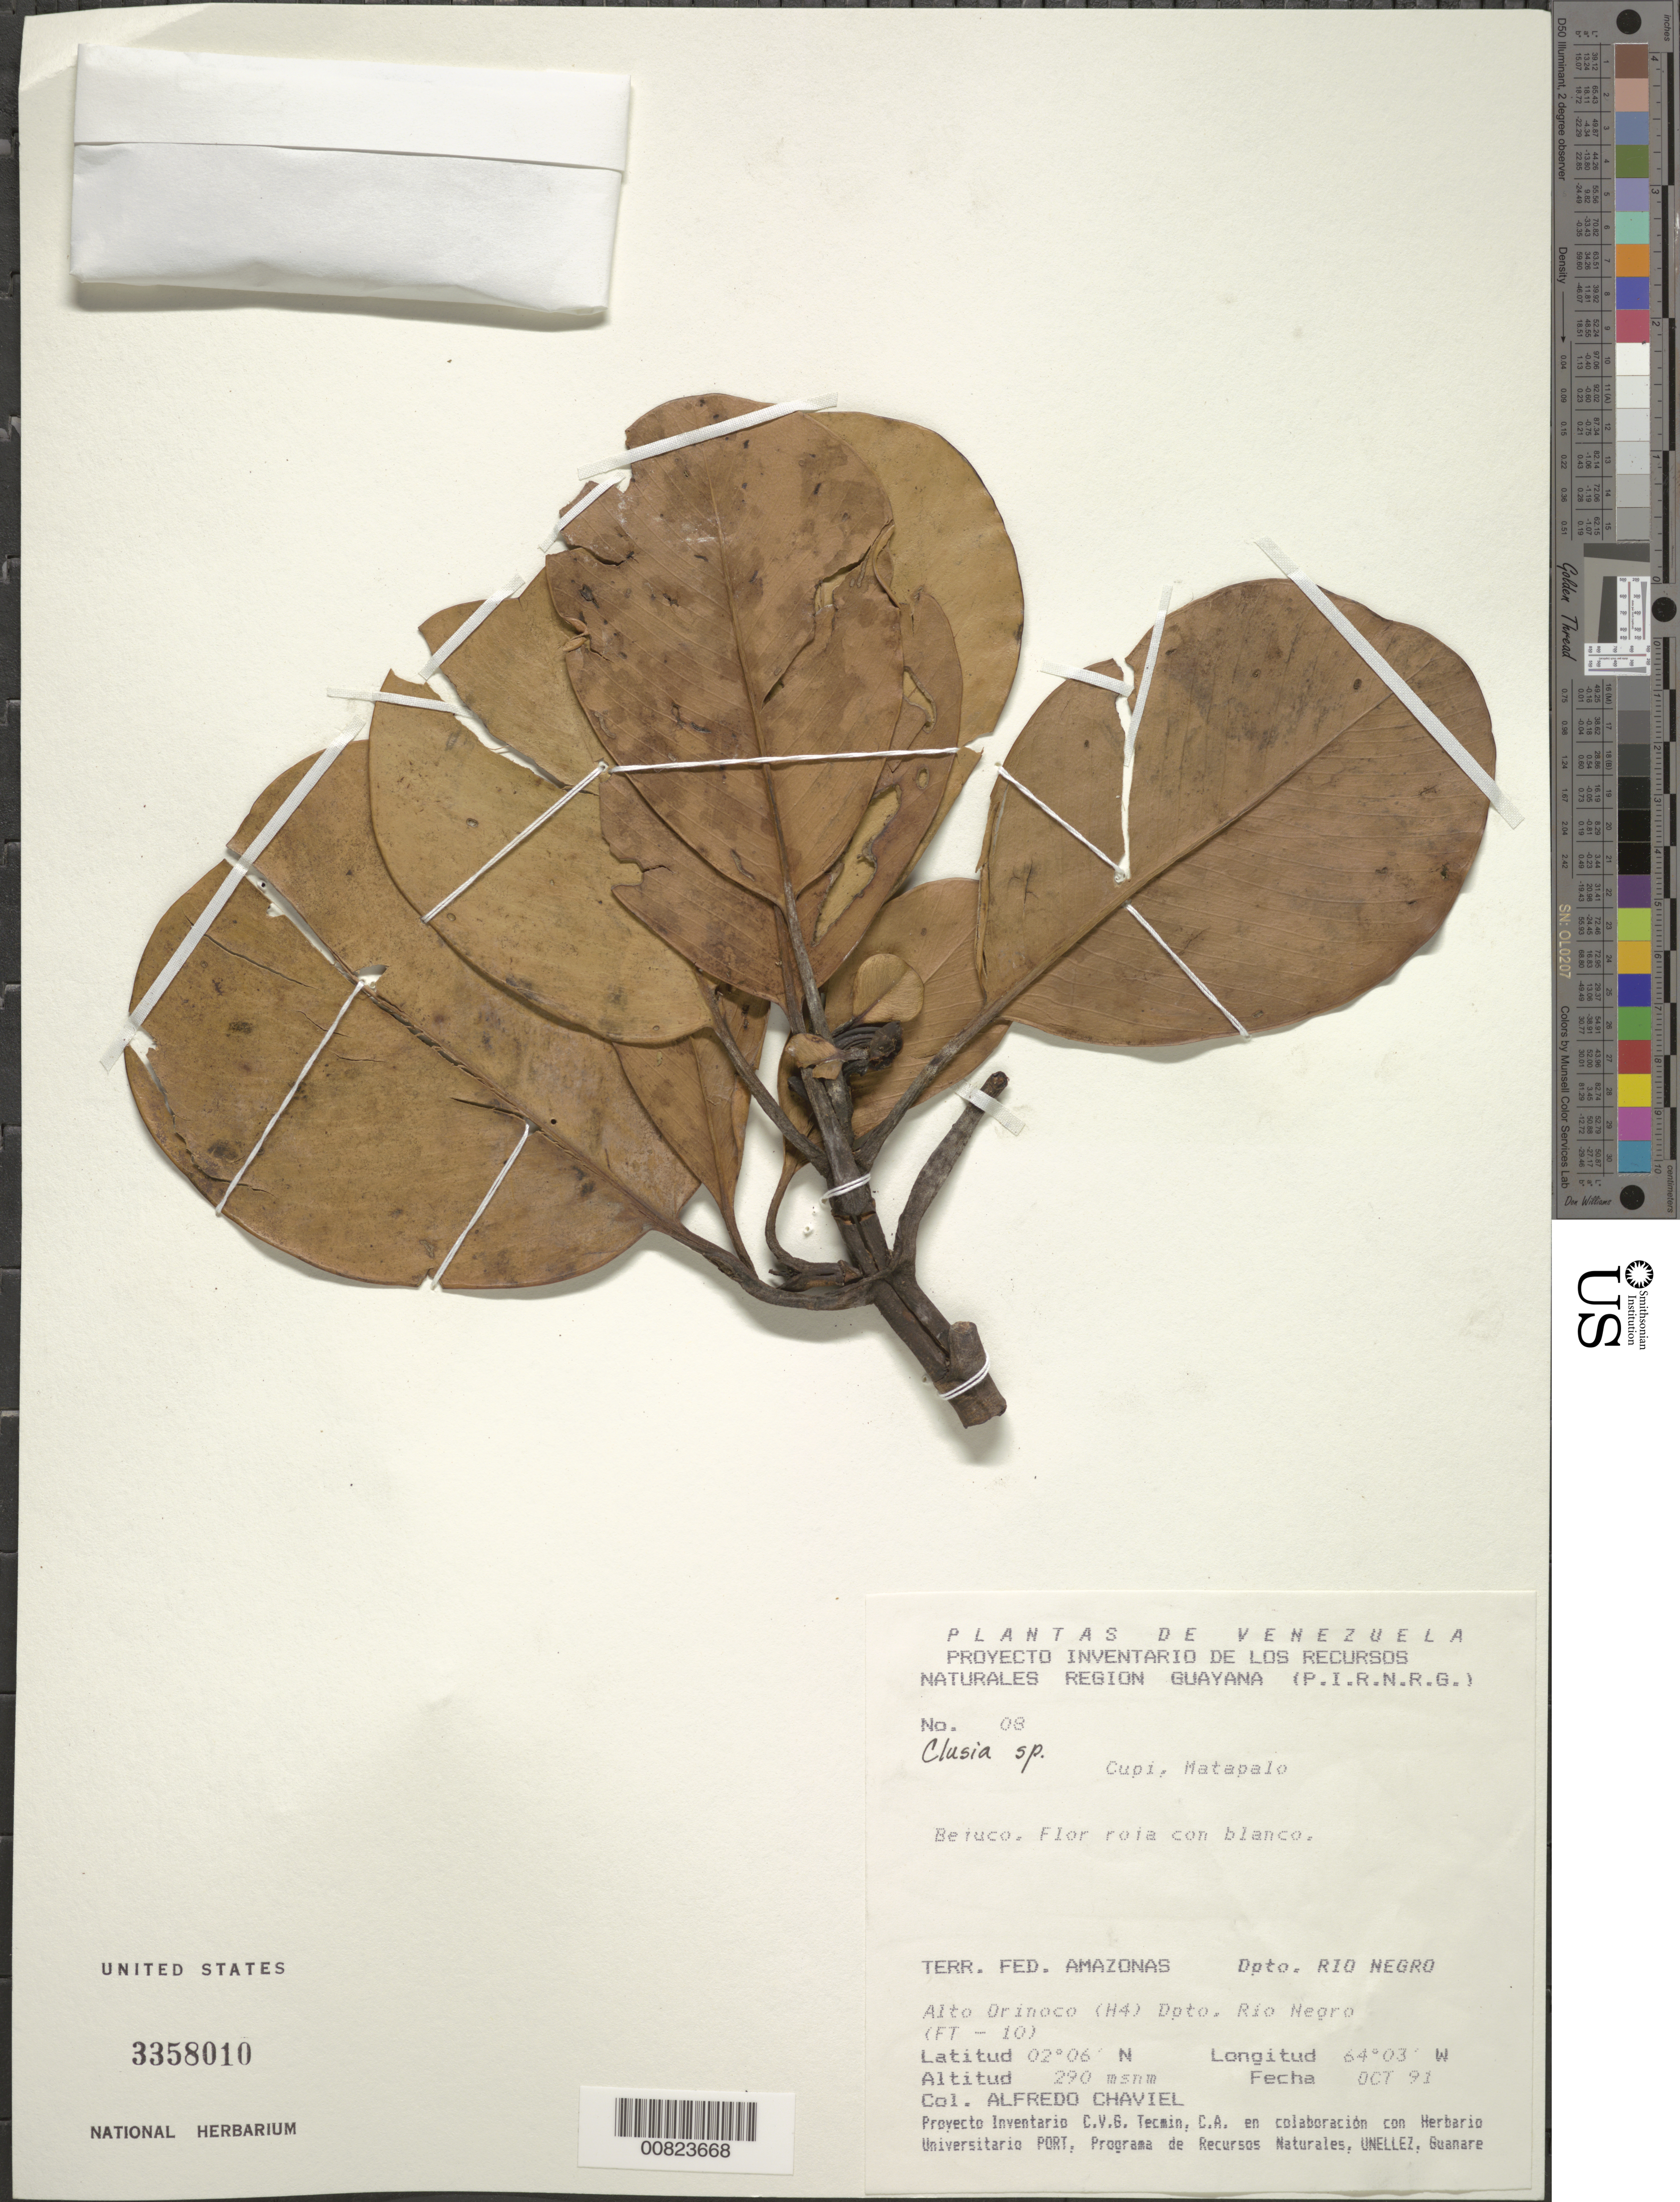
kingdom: Plantae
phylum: Tracheophyta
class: Magnoliopsida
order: Malpighiales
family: Clusiaceae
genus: Clusia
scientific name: Clusia sp.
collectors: A. Chaviel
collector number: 8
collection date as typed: Oct-91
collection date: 1991-10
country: Venezuela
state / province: Amazonas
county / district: Río Negro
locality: Alto Orinoco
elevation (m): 290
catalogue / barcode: US 3358010